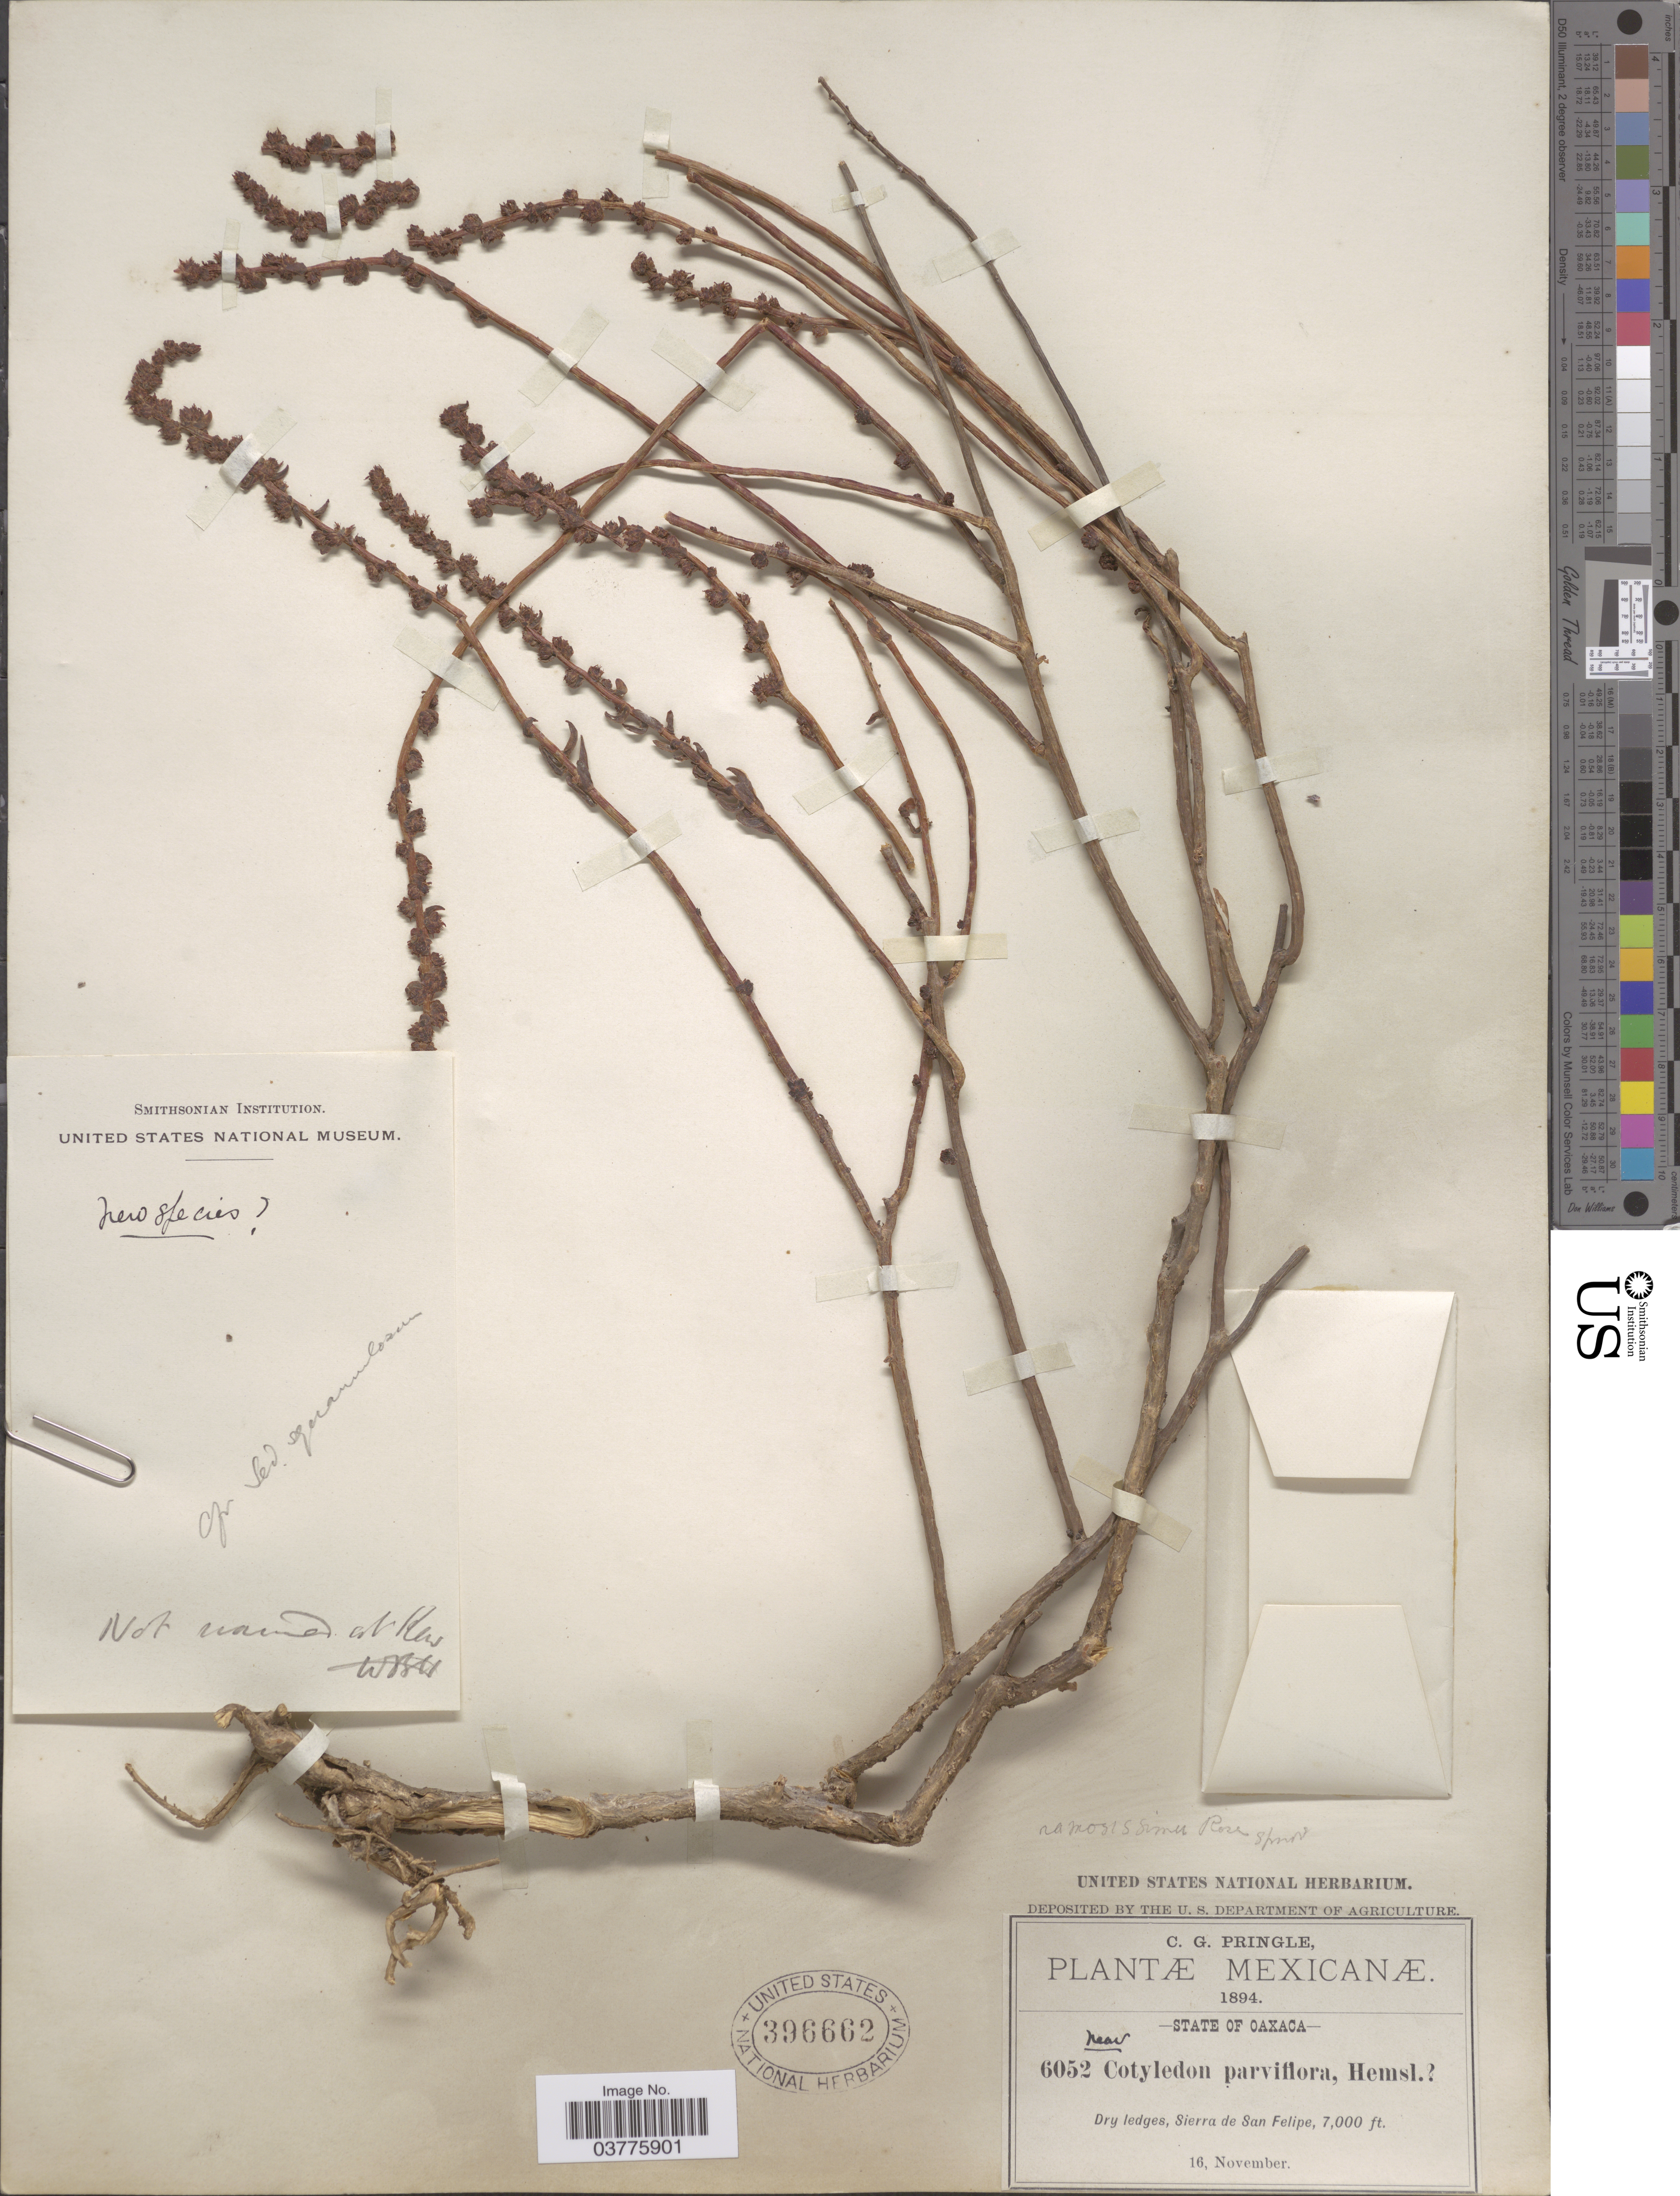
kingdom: Plantae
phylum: Tracheophyta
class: Magnoliopsida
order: Saxifragales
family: Crassulaceae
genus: Villadia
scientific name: Villadia ramosissima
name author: Rose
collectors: C. G. Pringle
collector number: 6052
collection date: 1894-11-16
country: Mexico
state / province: Oaxaca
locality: Sierra de San Felipe.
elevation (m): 2134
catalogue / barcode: US 396662